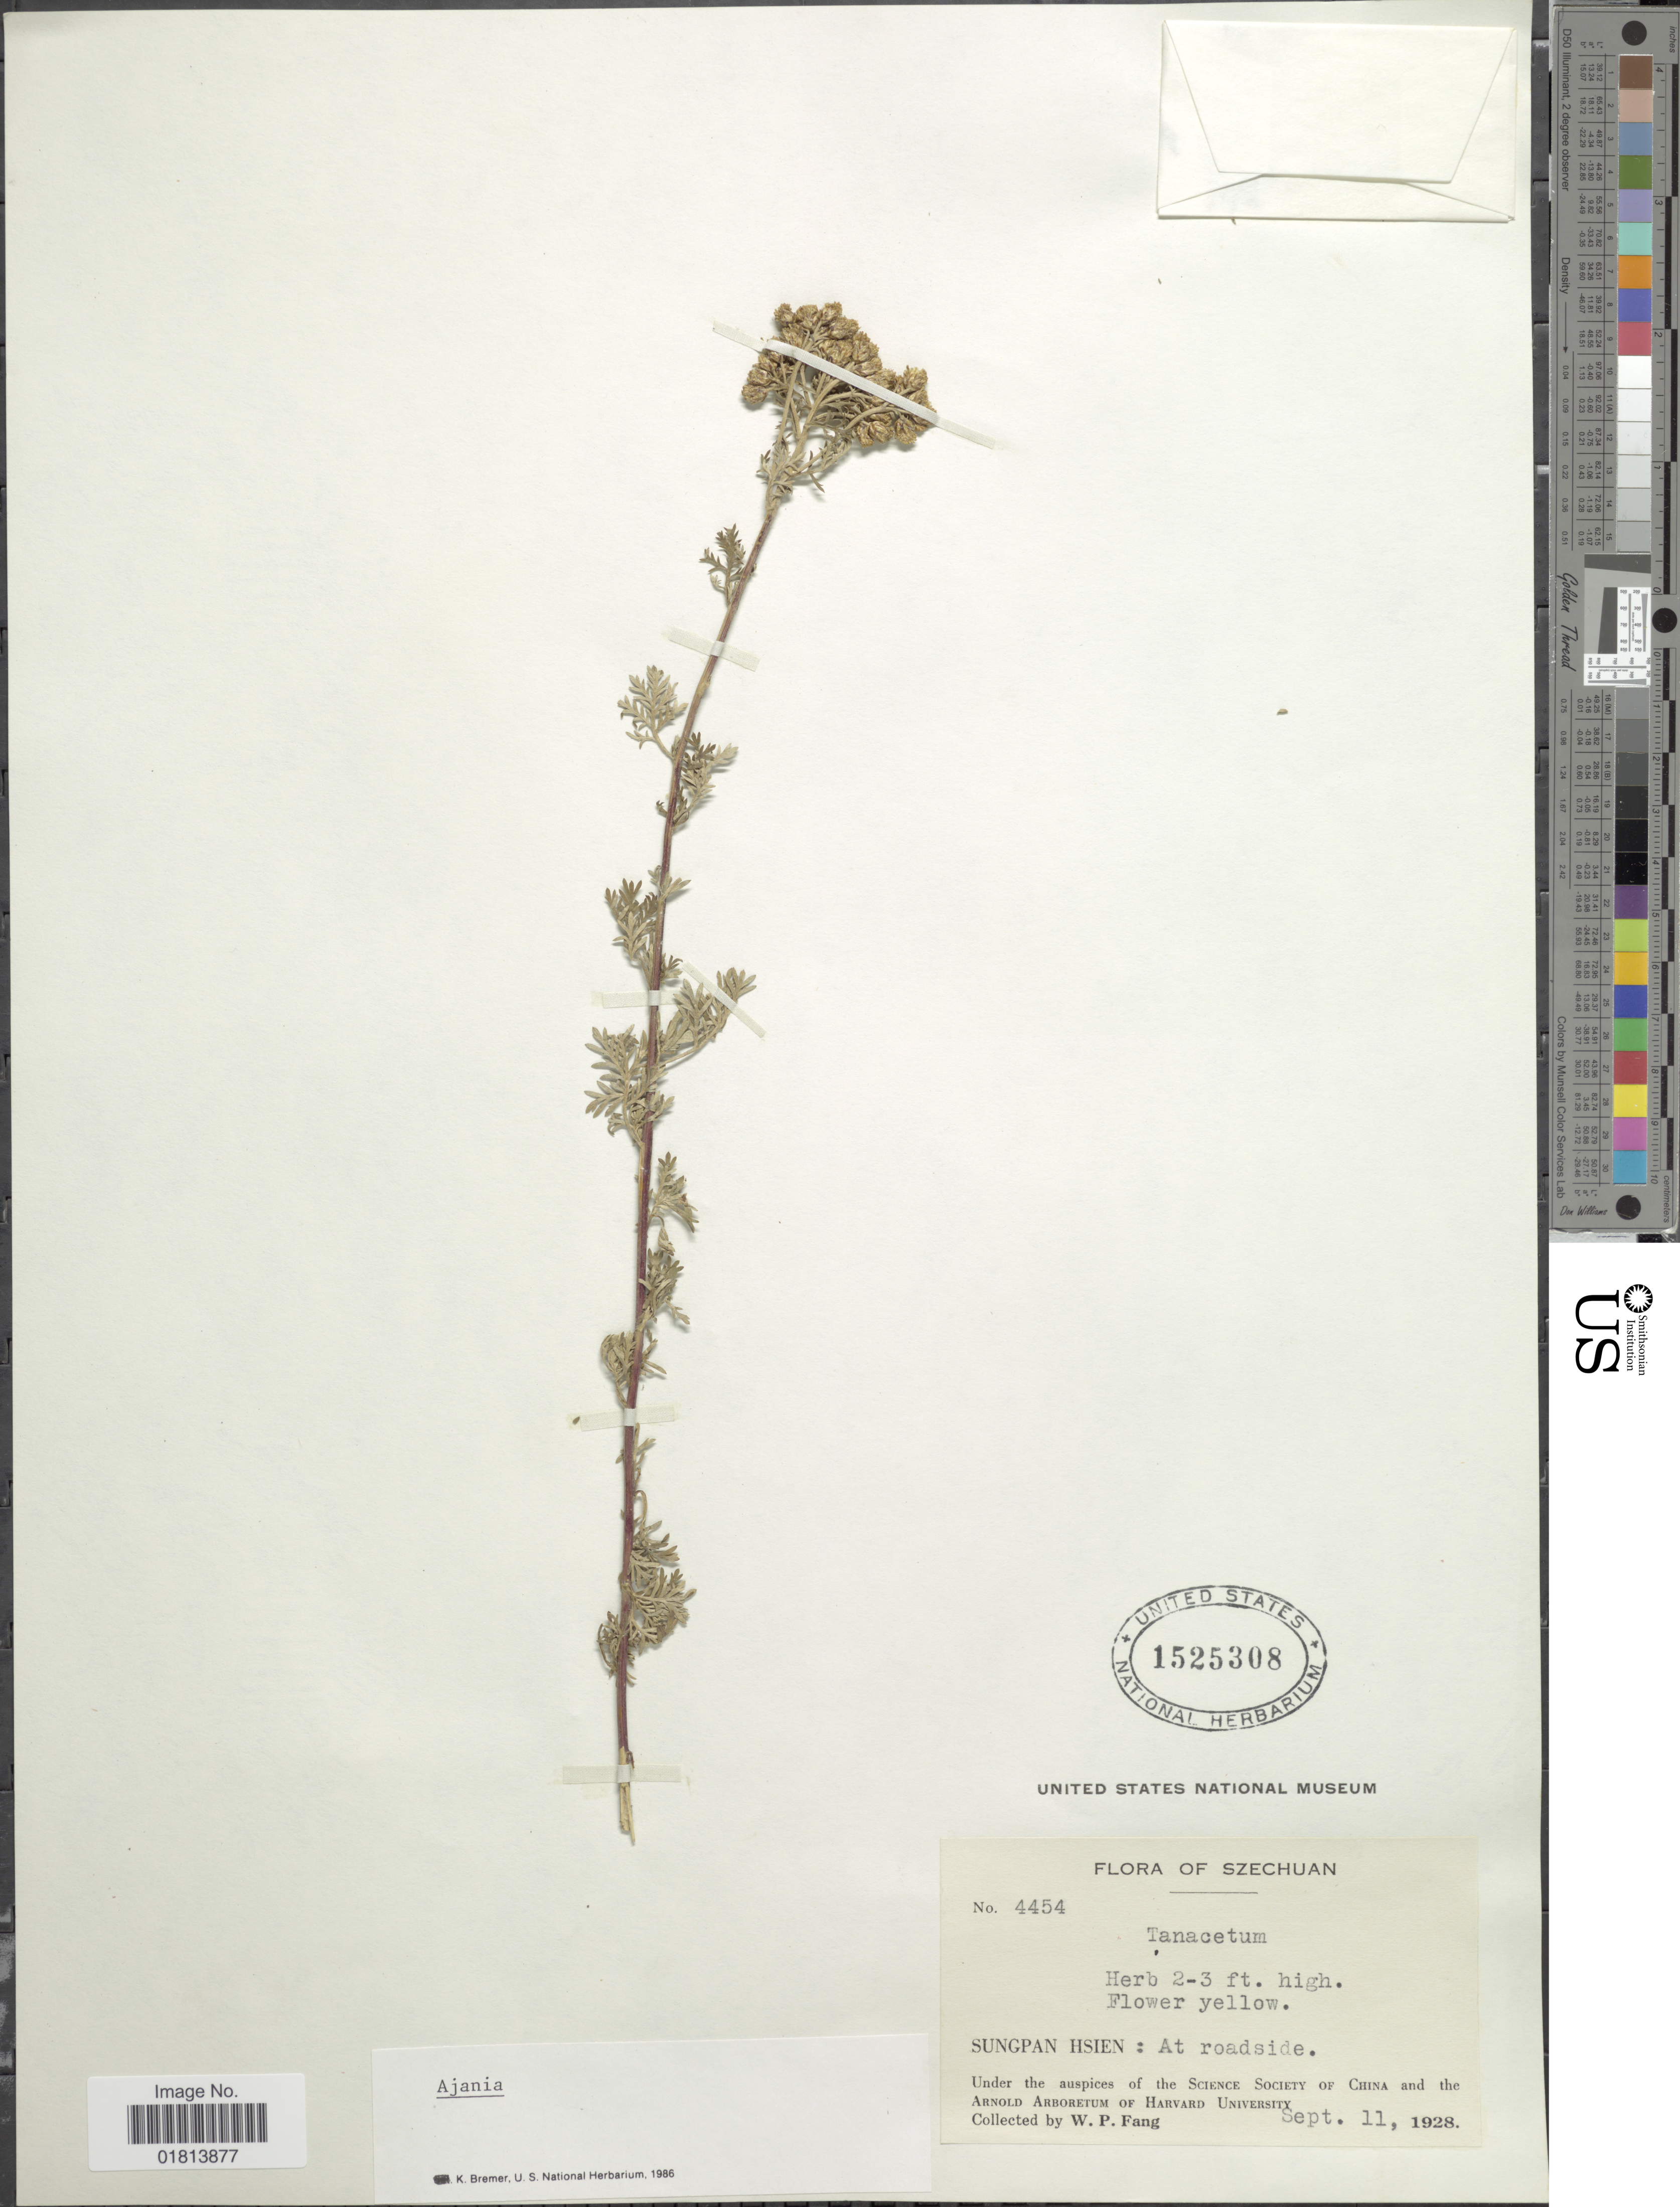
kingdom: Plantae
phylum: Tracheophyta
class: Magnoliopsida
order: Asterales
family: Asteraceae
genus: Ajania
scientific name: Ajania sp.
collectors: W. P. Fang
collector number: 4454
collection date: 1928-09-11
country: China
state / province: Sichuan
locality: Szechuan, Sungpan Hsien: At roadside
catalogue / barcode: US 1525308